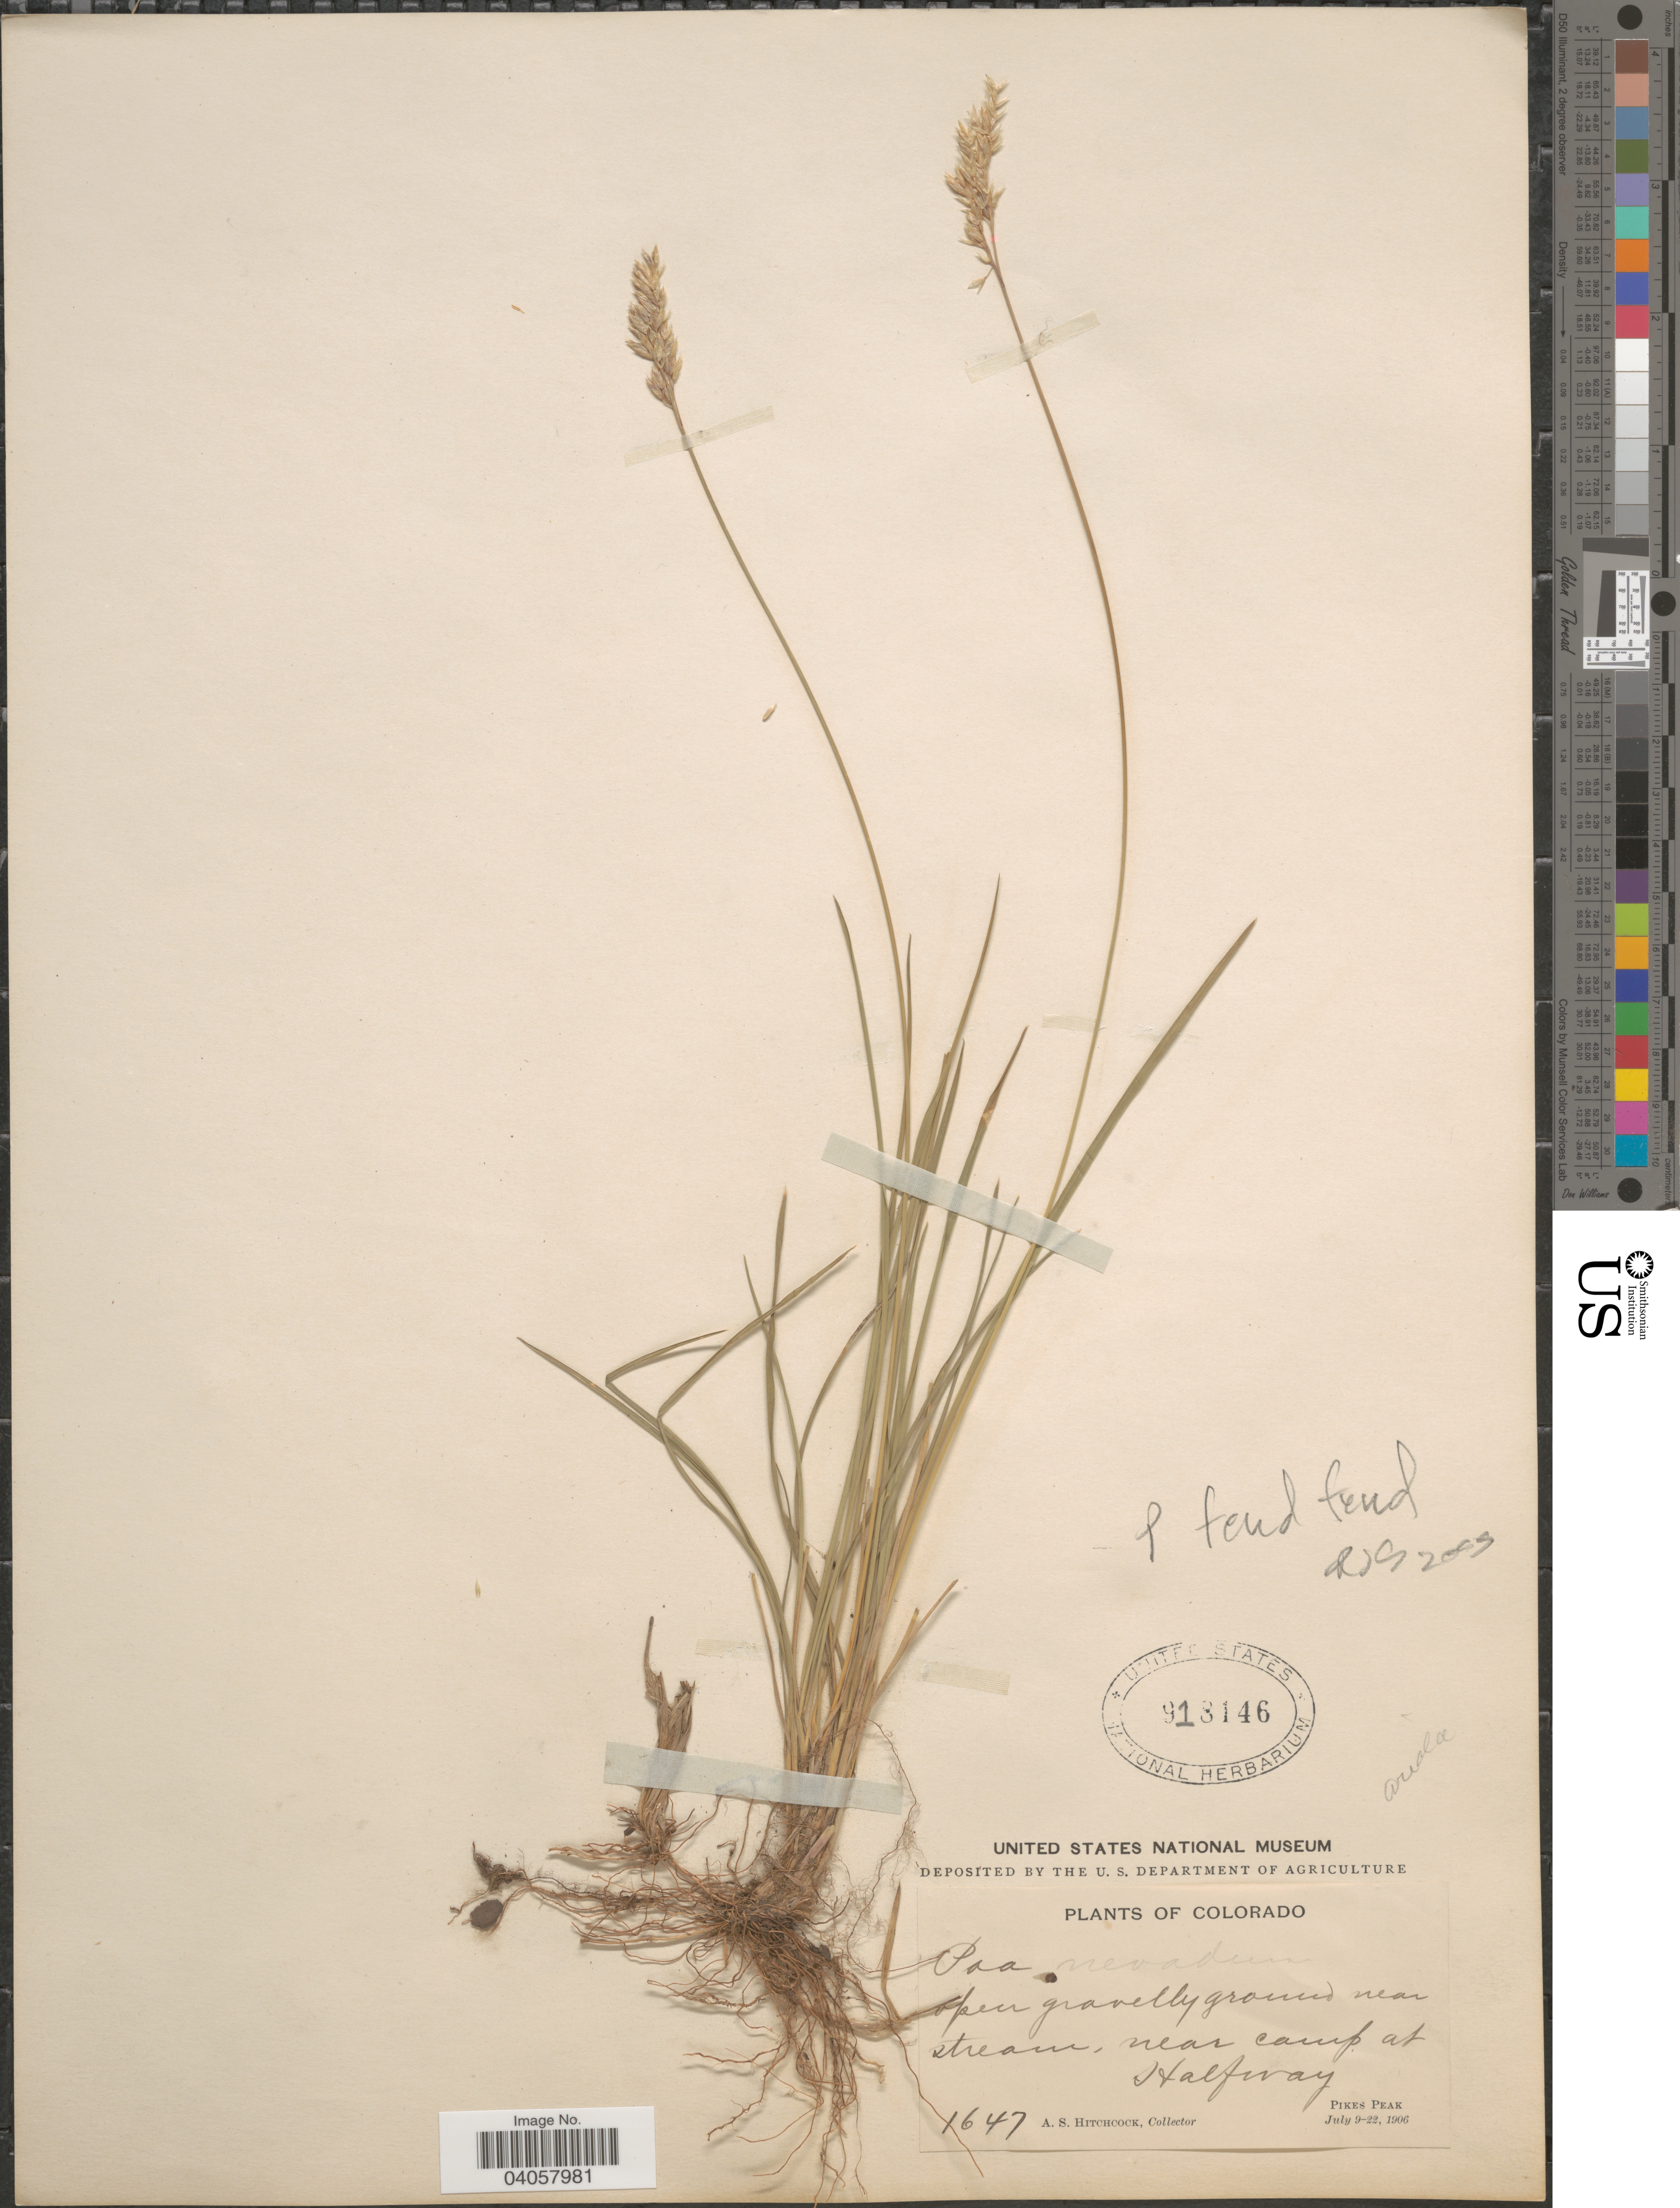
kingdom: Plantae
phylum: Tracheophyta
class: Liliopsida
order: Poales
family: Poaceae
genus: Poa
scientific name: Poa fendleriana subsp. longiligula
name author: (Scribn. & T.A. Williams) Soreng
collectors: A. S. Hitchcock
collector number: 1647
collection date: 1906-07-09/1906-07-22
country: United States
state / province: Colorado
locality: Open gravelly ground near stream, near camp at Halfway. Pikes Peak.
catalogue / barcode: US 918146